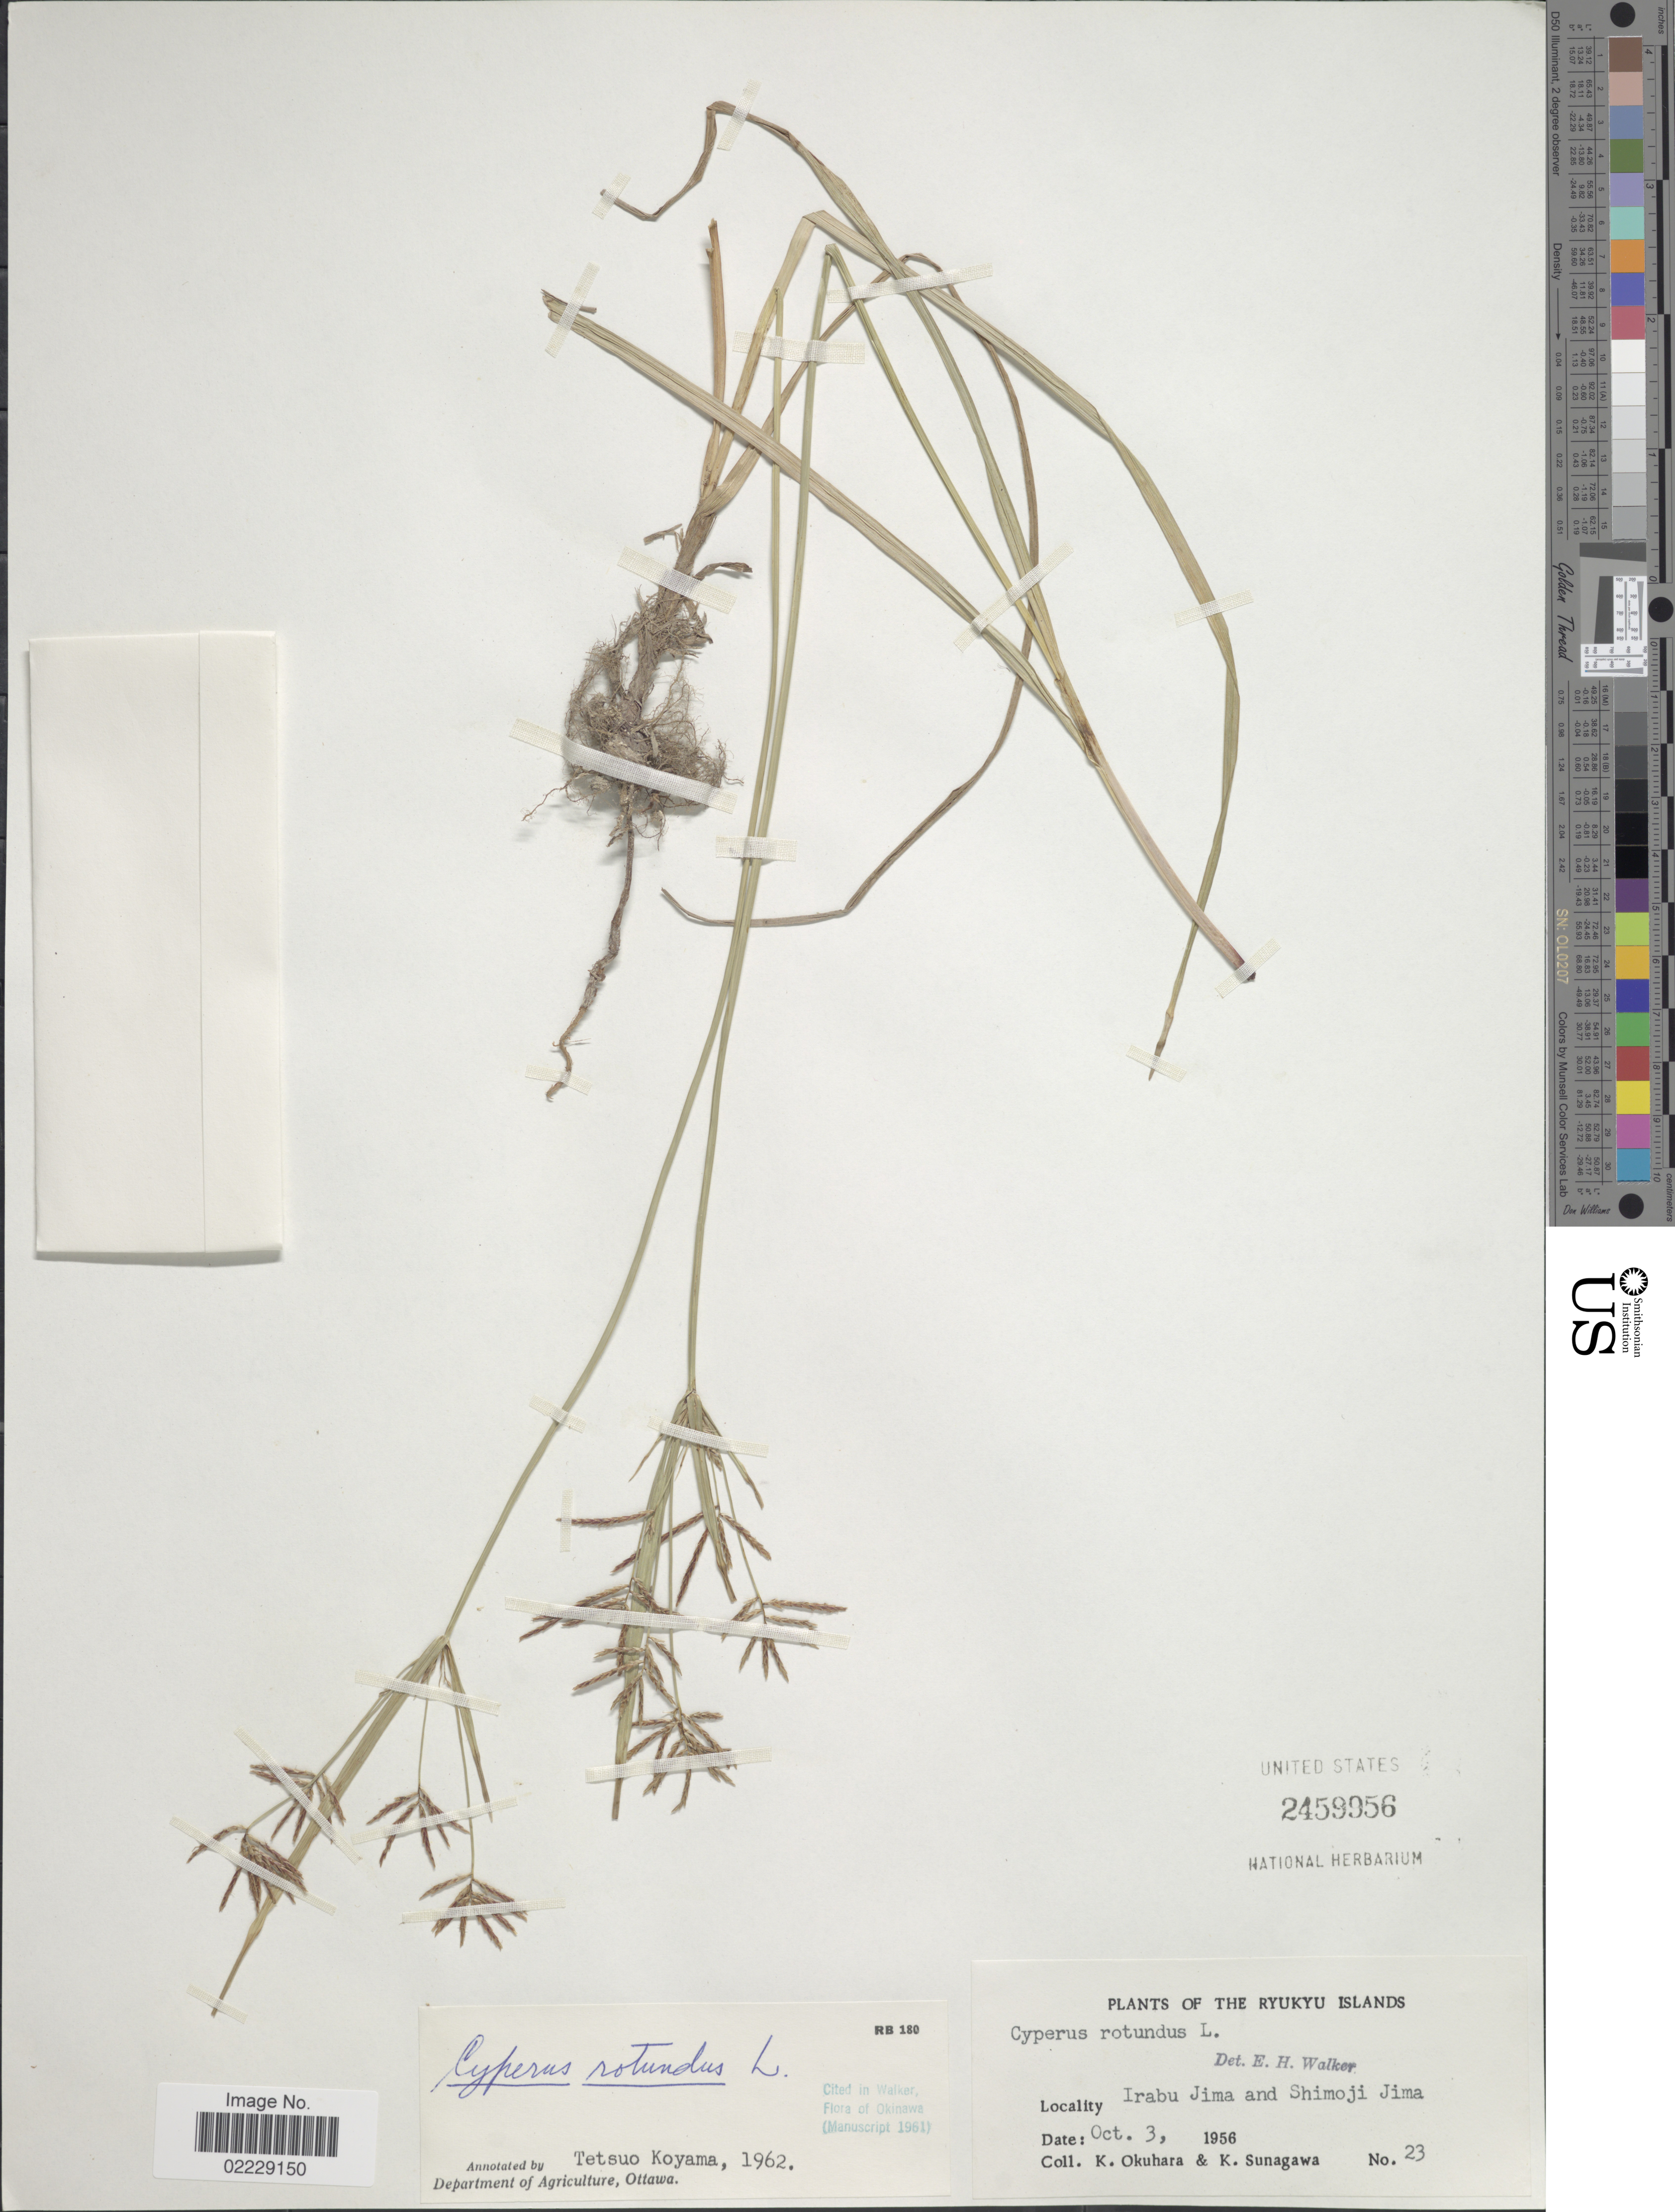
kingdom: Plantae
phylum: Tracheophyta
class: Liliopsida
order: Poales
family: Cyperaceae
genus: Cyperus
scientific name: Cyperus rotundus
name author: L.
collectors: K. Okuhara & K. Sunagawa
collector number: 23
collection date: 1956-10-03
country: Japan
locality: The Ryukyu Islands, Irabu Jima and Shimoji Jima.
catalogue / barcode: US 2459956